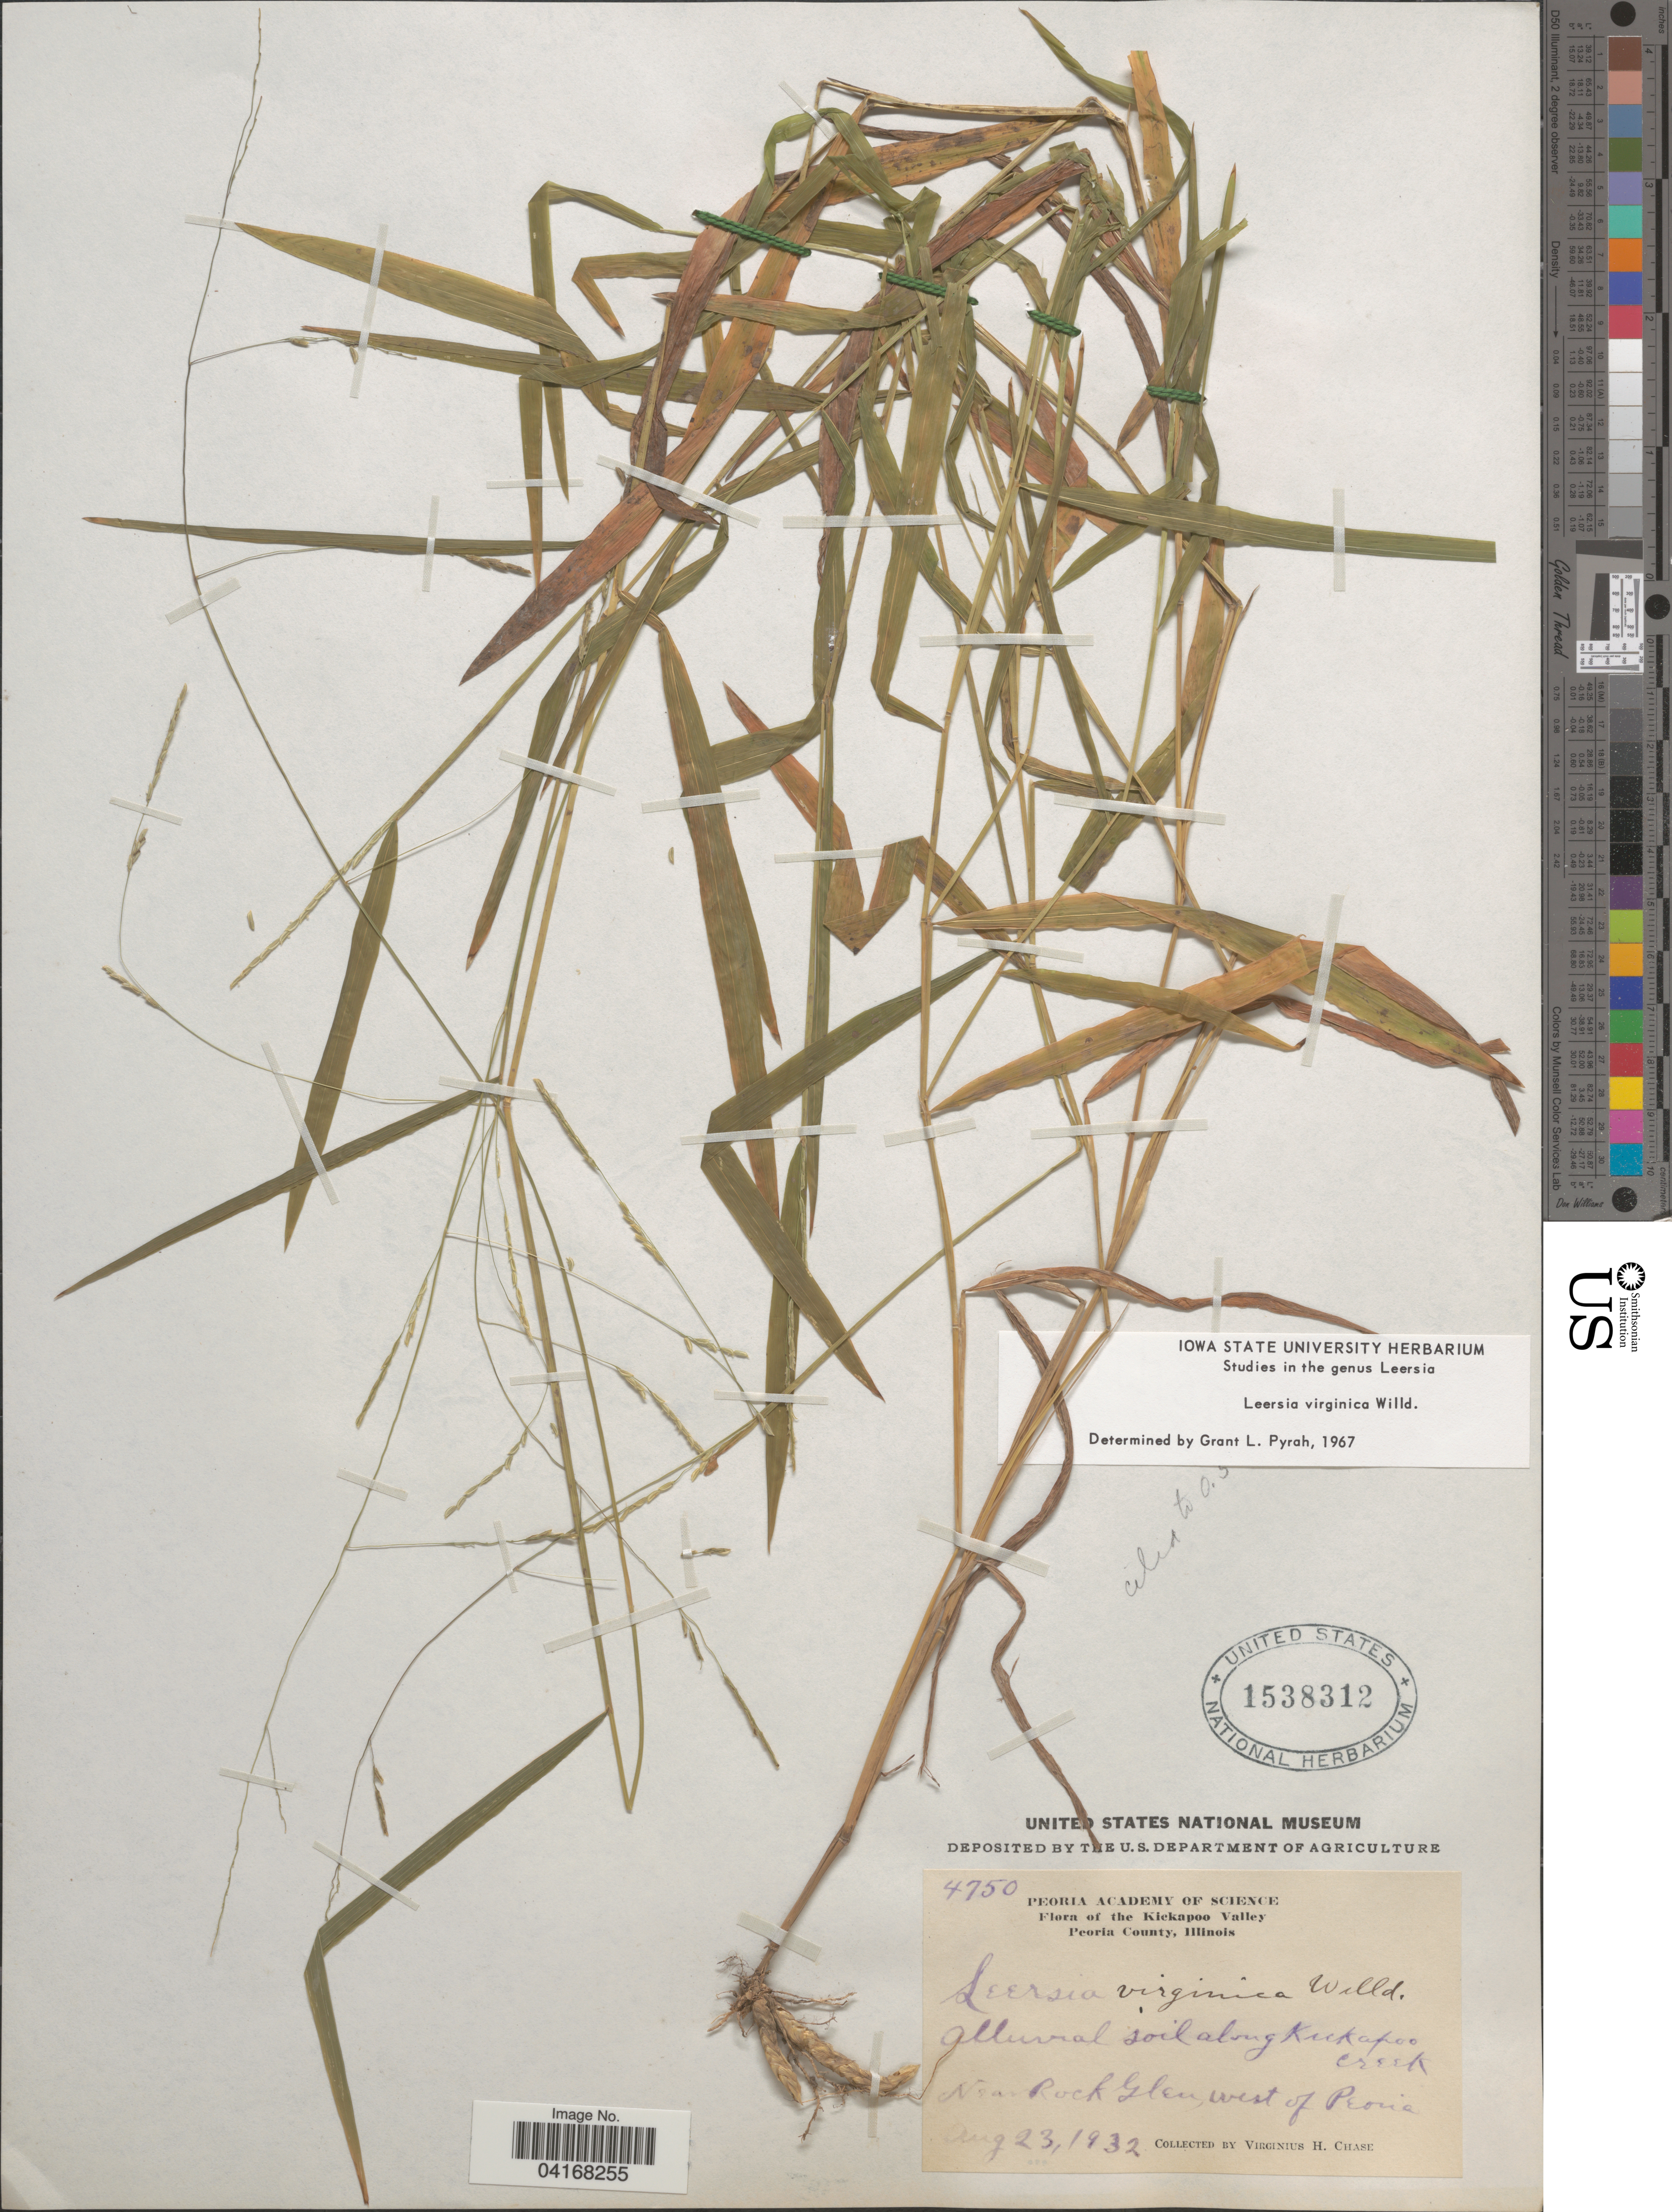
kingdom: Plantae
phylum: Tracheophyta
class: Liliopsida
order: Poales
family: Poaceae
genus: Leersia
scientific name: Leersia virginica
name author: Willd.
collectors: V. H. Chase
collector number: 4750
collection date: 1932-08-23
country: United States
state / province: Illinois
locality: The Kickapoo Valley. Peoria County. Alluvial soil along Kickapoo Creek. Near Rock Glen, west of Peoria.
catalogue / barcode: US 1538312